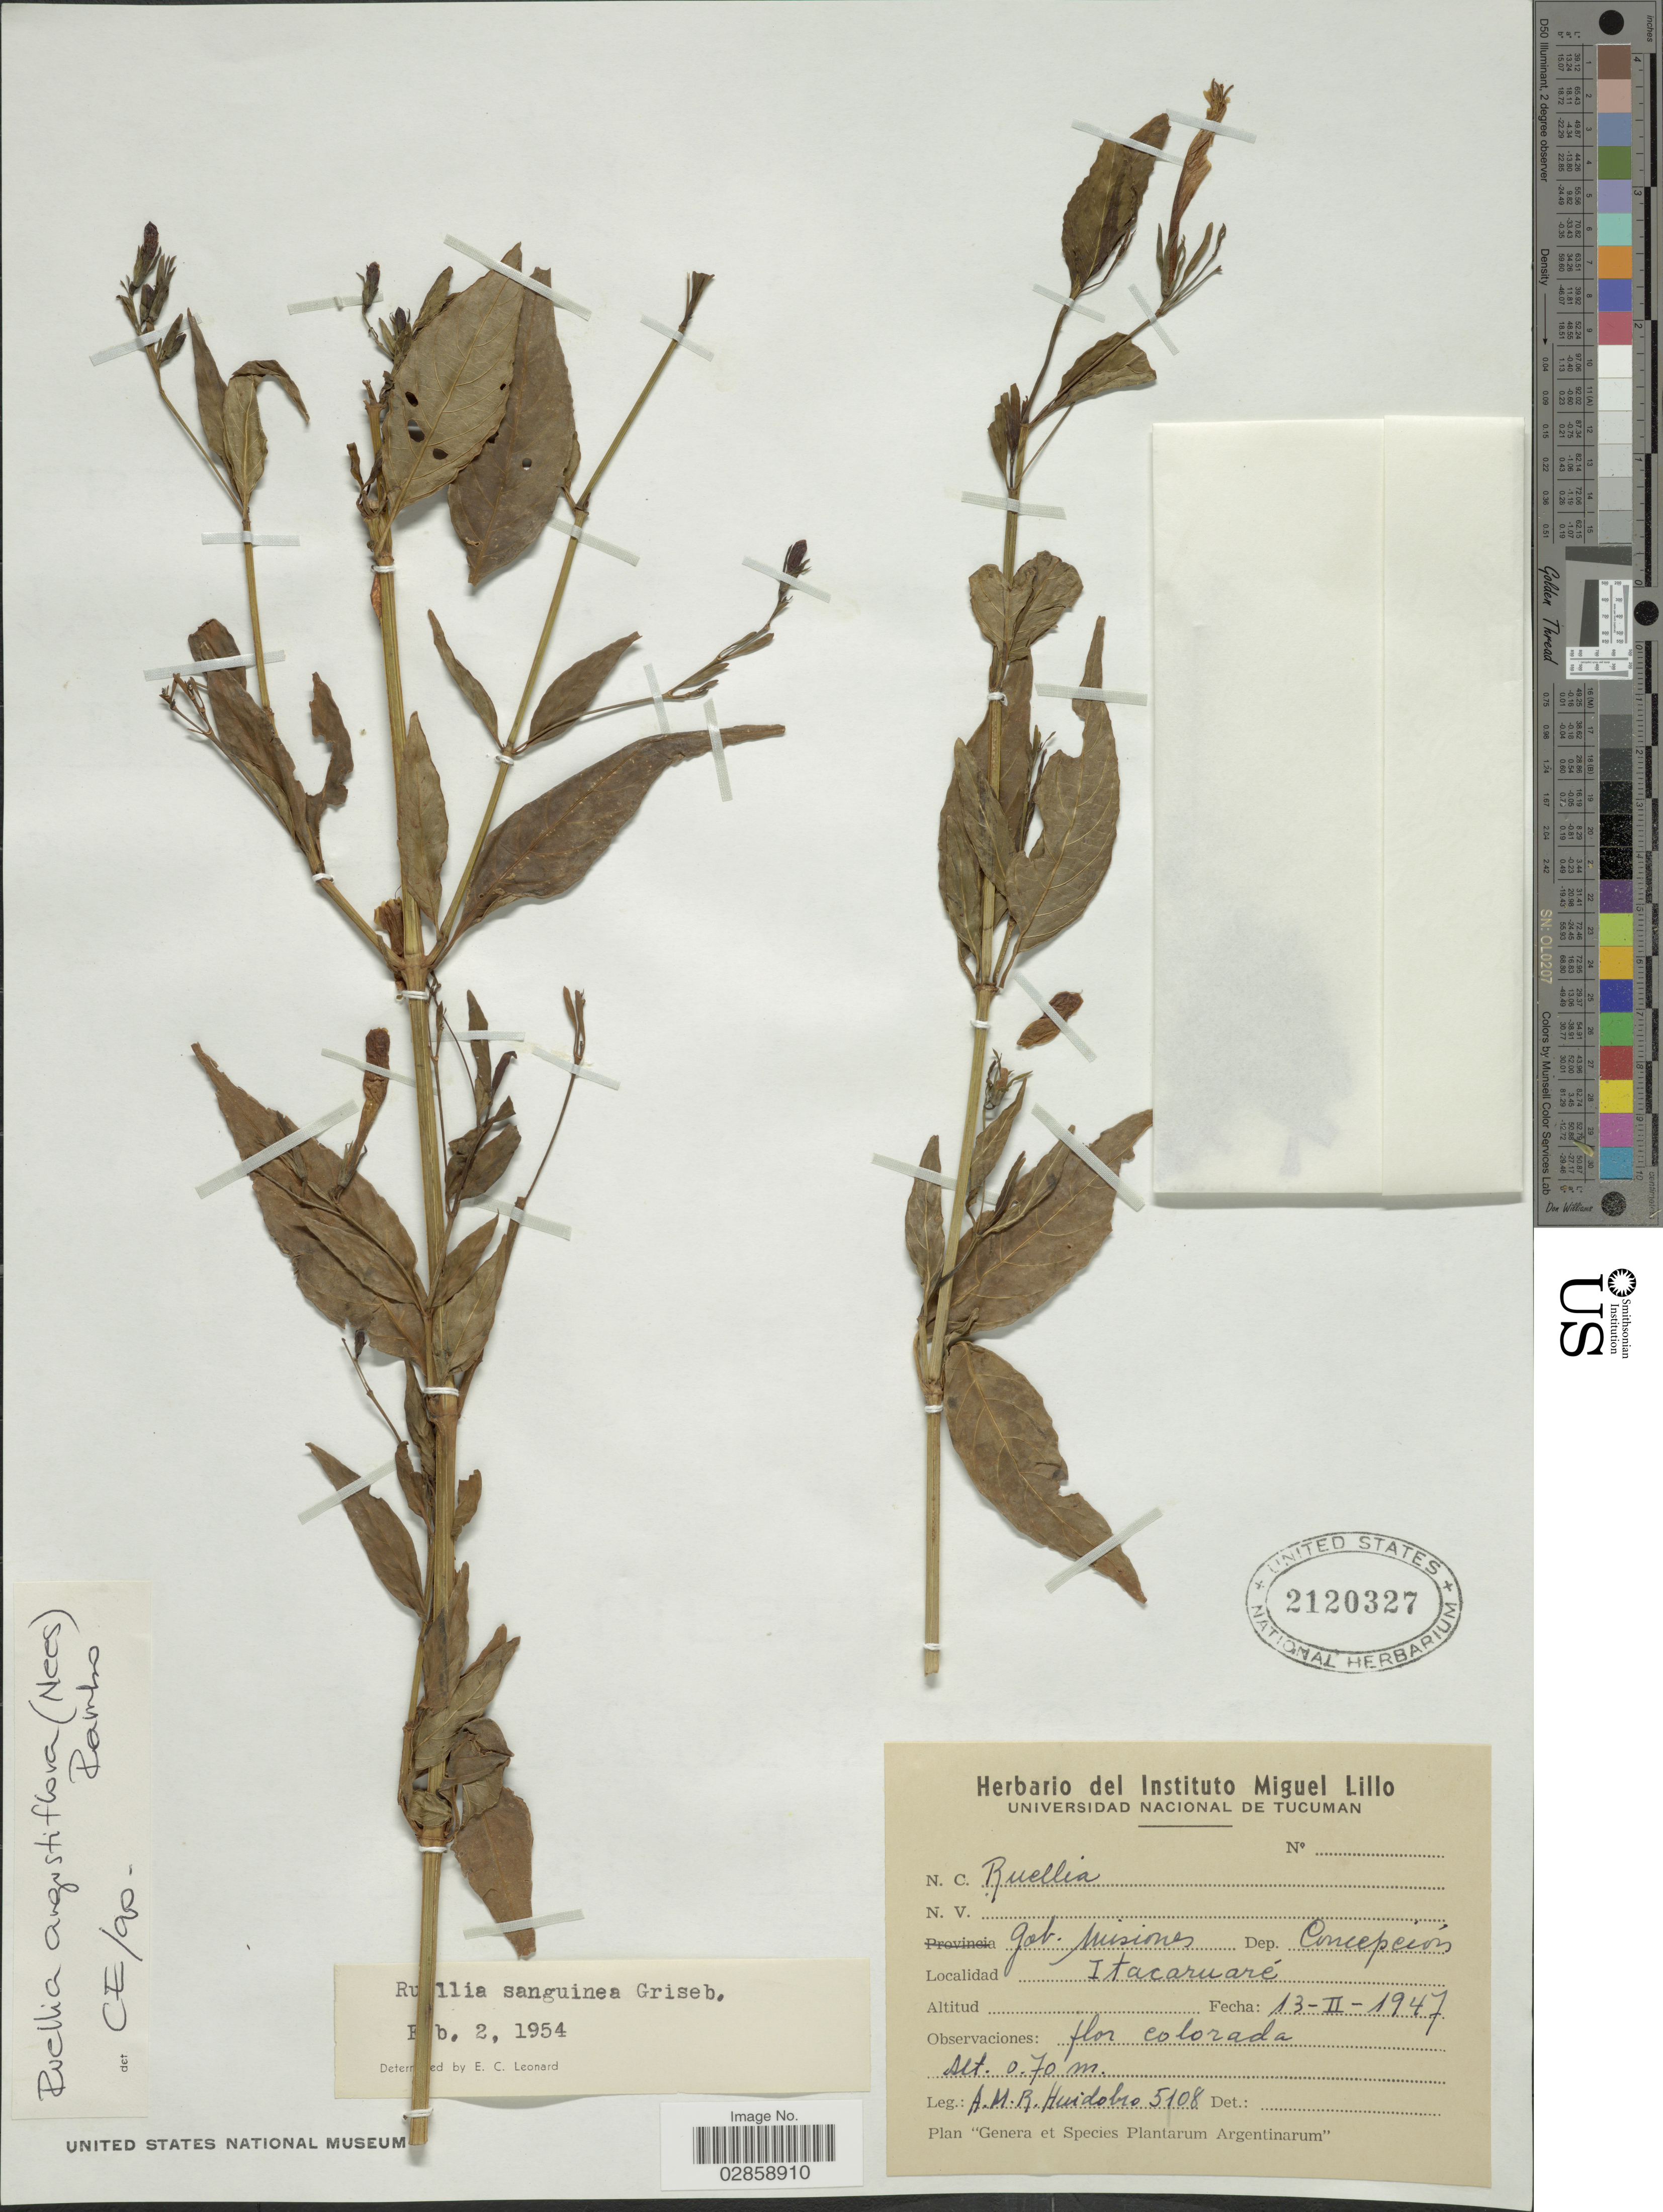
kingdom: Plantae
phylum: Tracheophyta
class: Magnoliopsida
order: Lamiales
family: Acanthaceae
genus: Ruellia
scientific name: Ruellia angustiflora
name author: (Nees) Lindau ex Rambo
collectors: A. M. R. Huidobro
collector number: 5108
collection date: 1947-02-13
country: Argentina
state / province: Misiones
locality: Gob. Misiones. Dep. Concepción. Itacaruaré.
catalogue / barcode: US 2120327